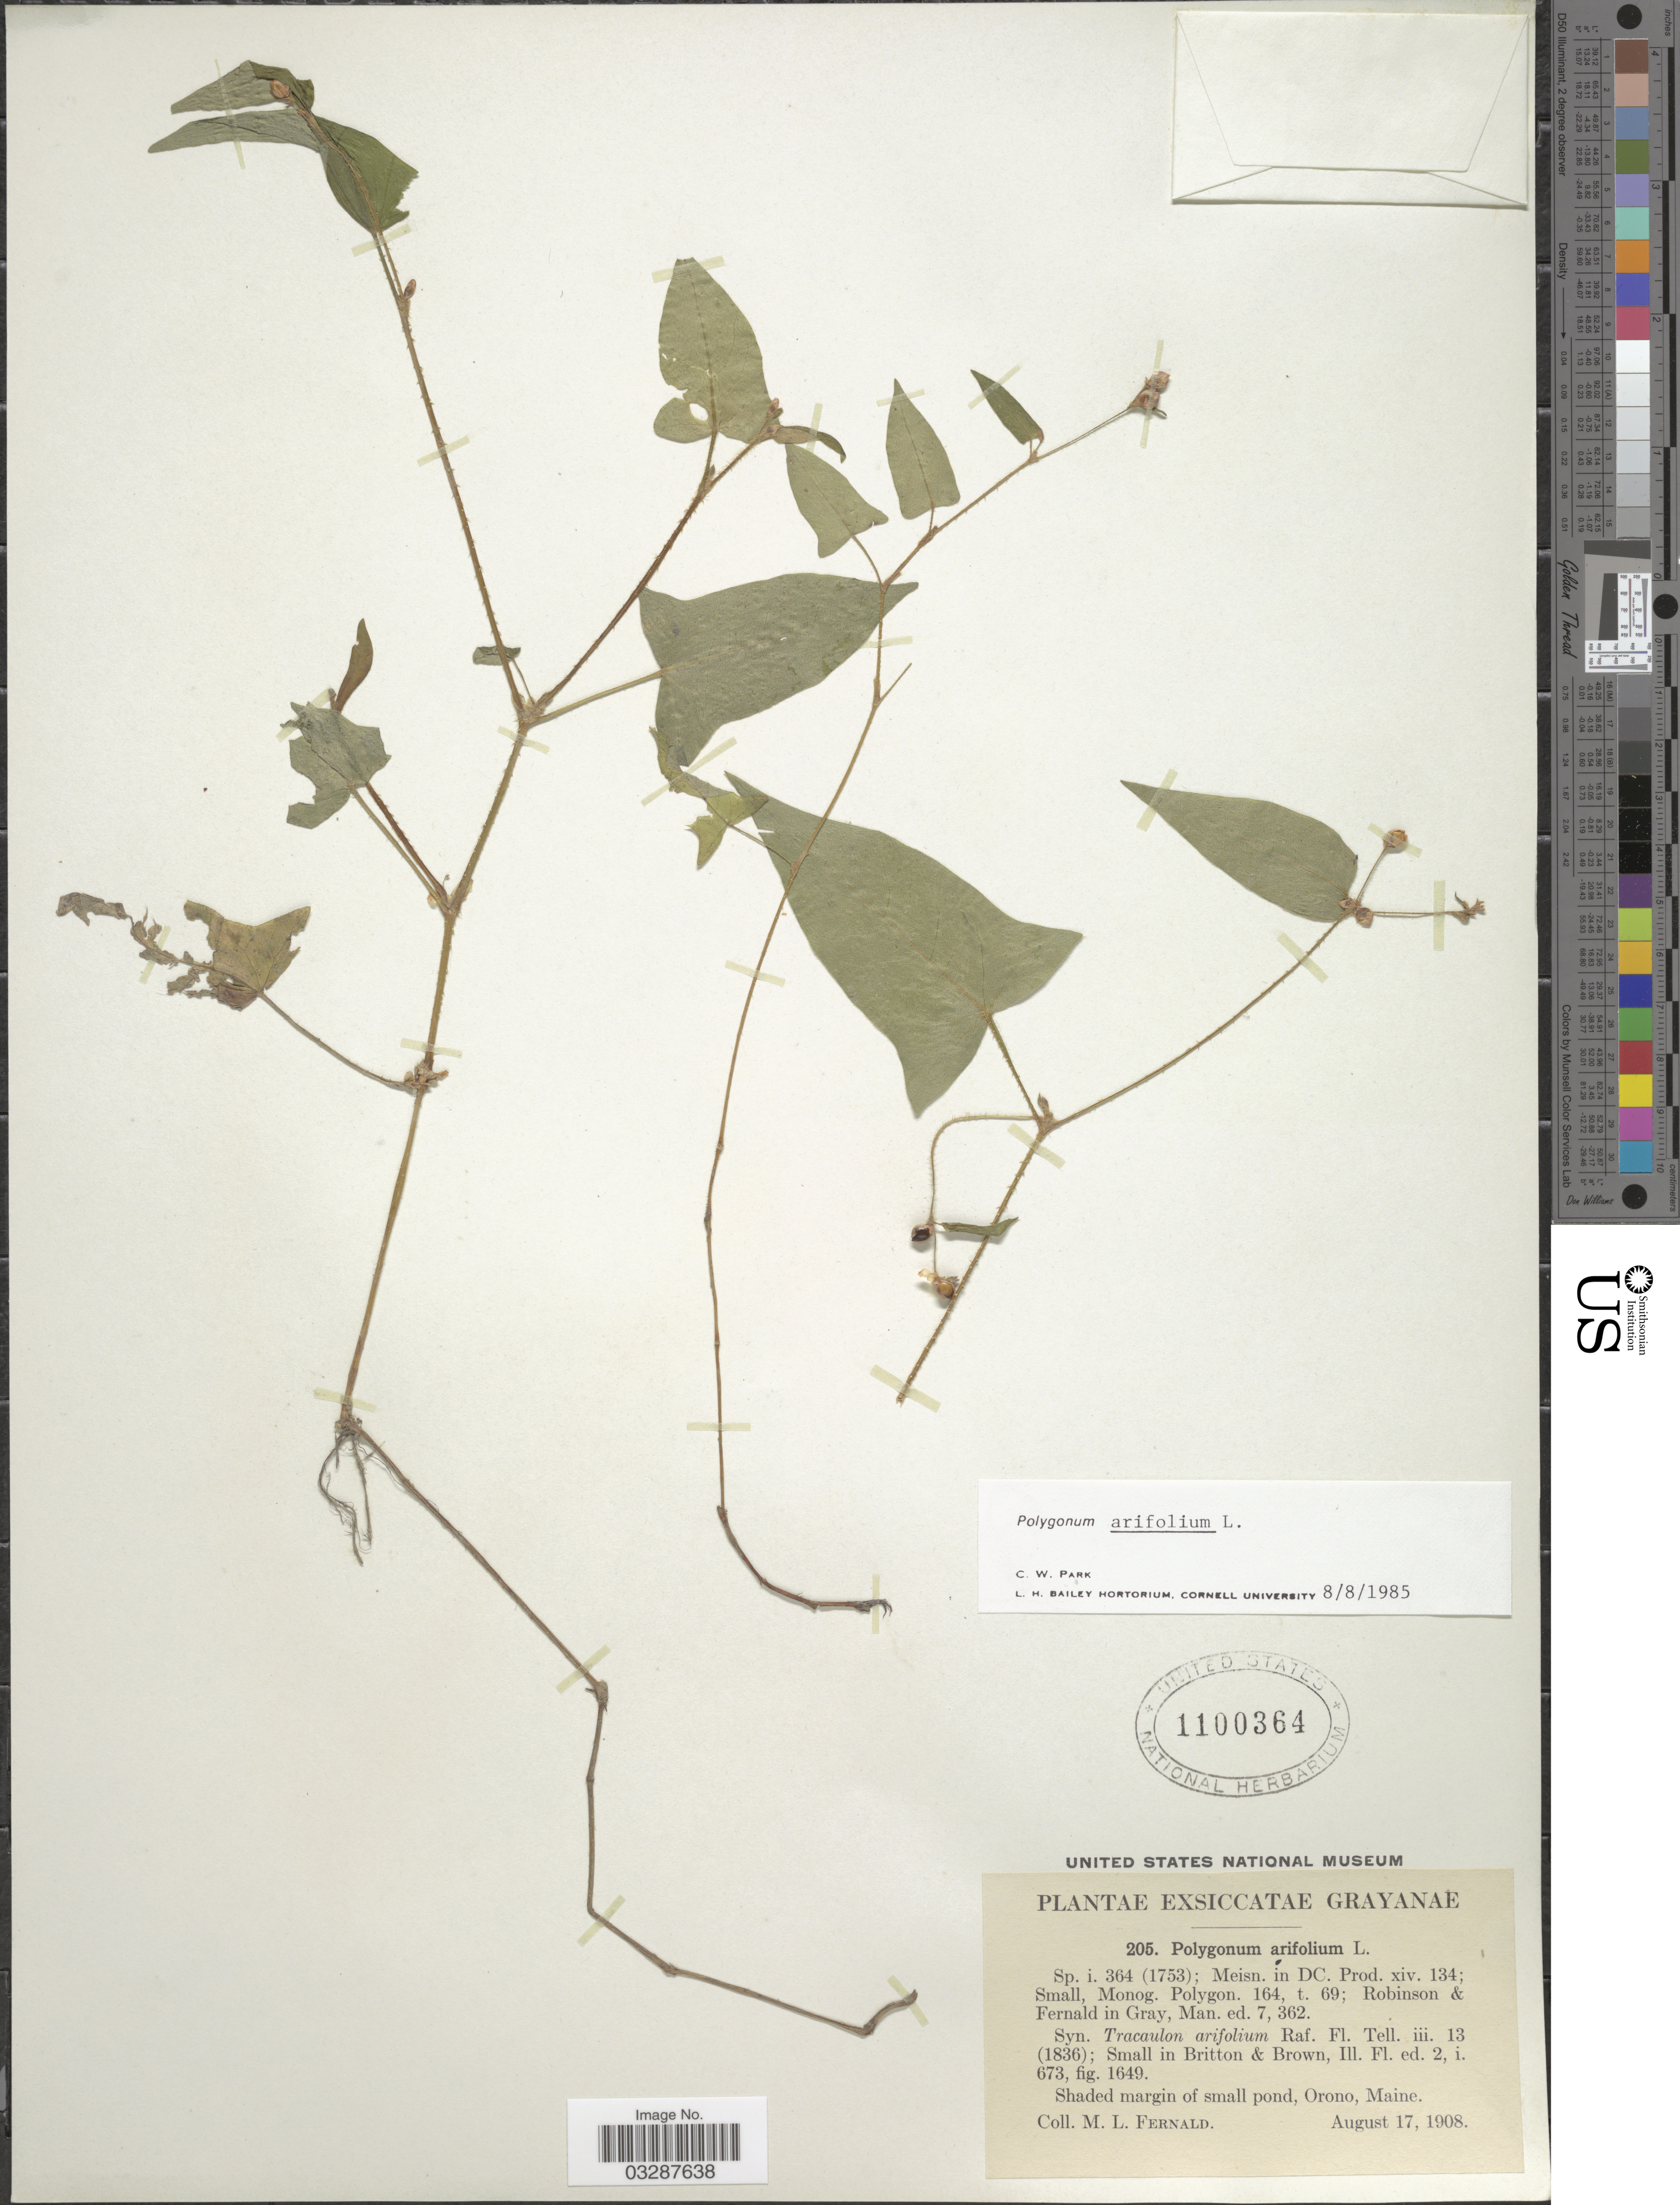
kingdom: Plantae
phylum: Tracheophyta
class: Magnoliopsida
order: Caryophyllales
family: Polygonaceae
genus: Persicaria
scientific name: Persicaria arifolia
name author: (L.) Haraldson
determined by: Atha, D. E.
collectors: M. L. Fernald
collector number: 205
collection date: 1908-08-17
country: United States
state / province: Maine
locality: Orono.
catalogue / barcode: US 1100364